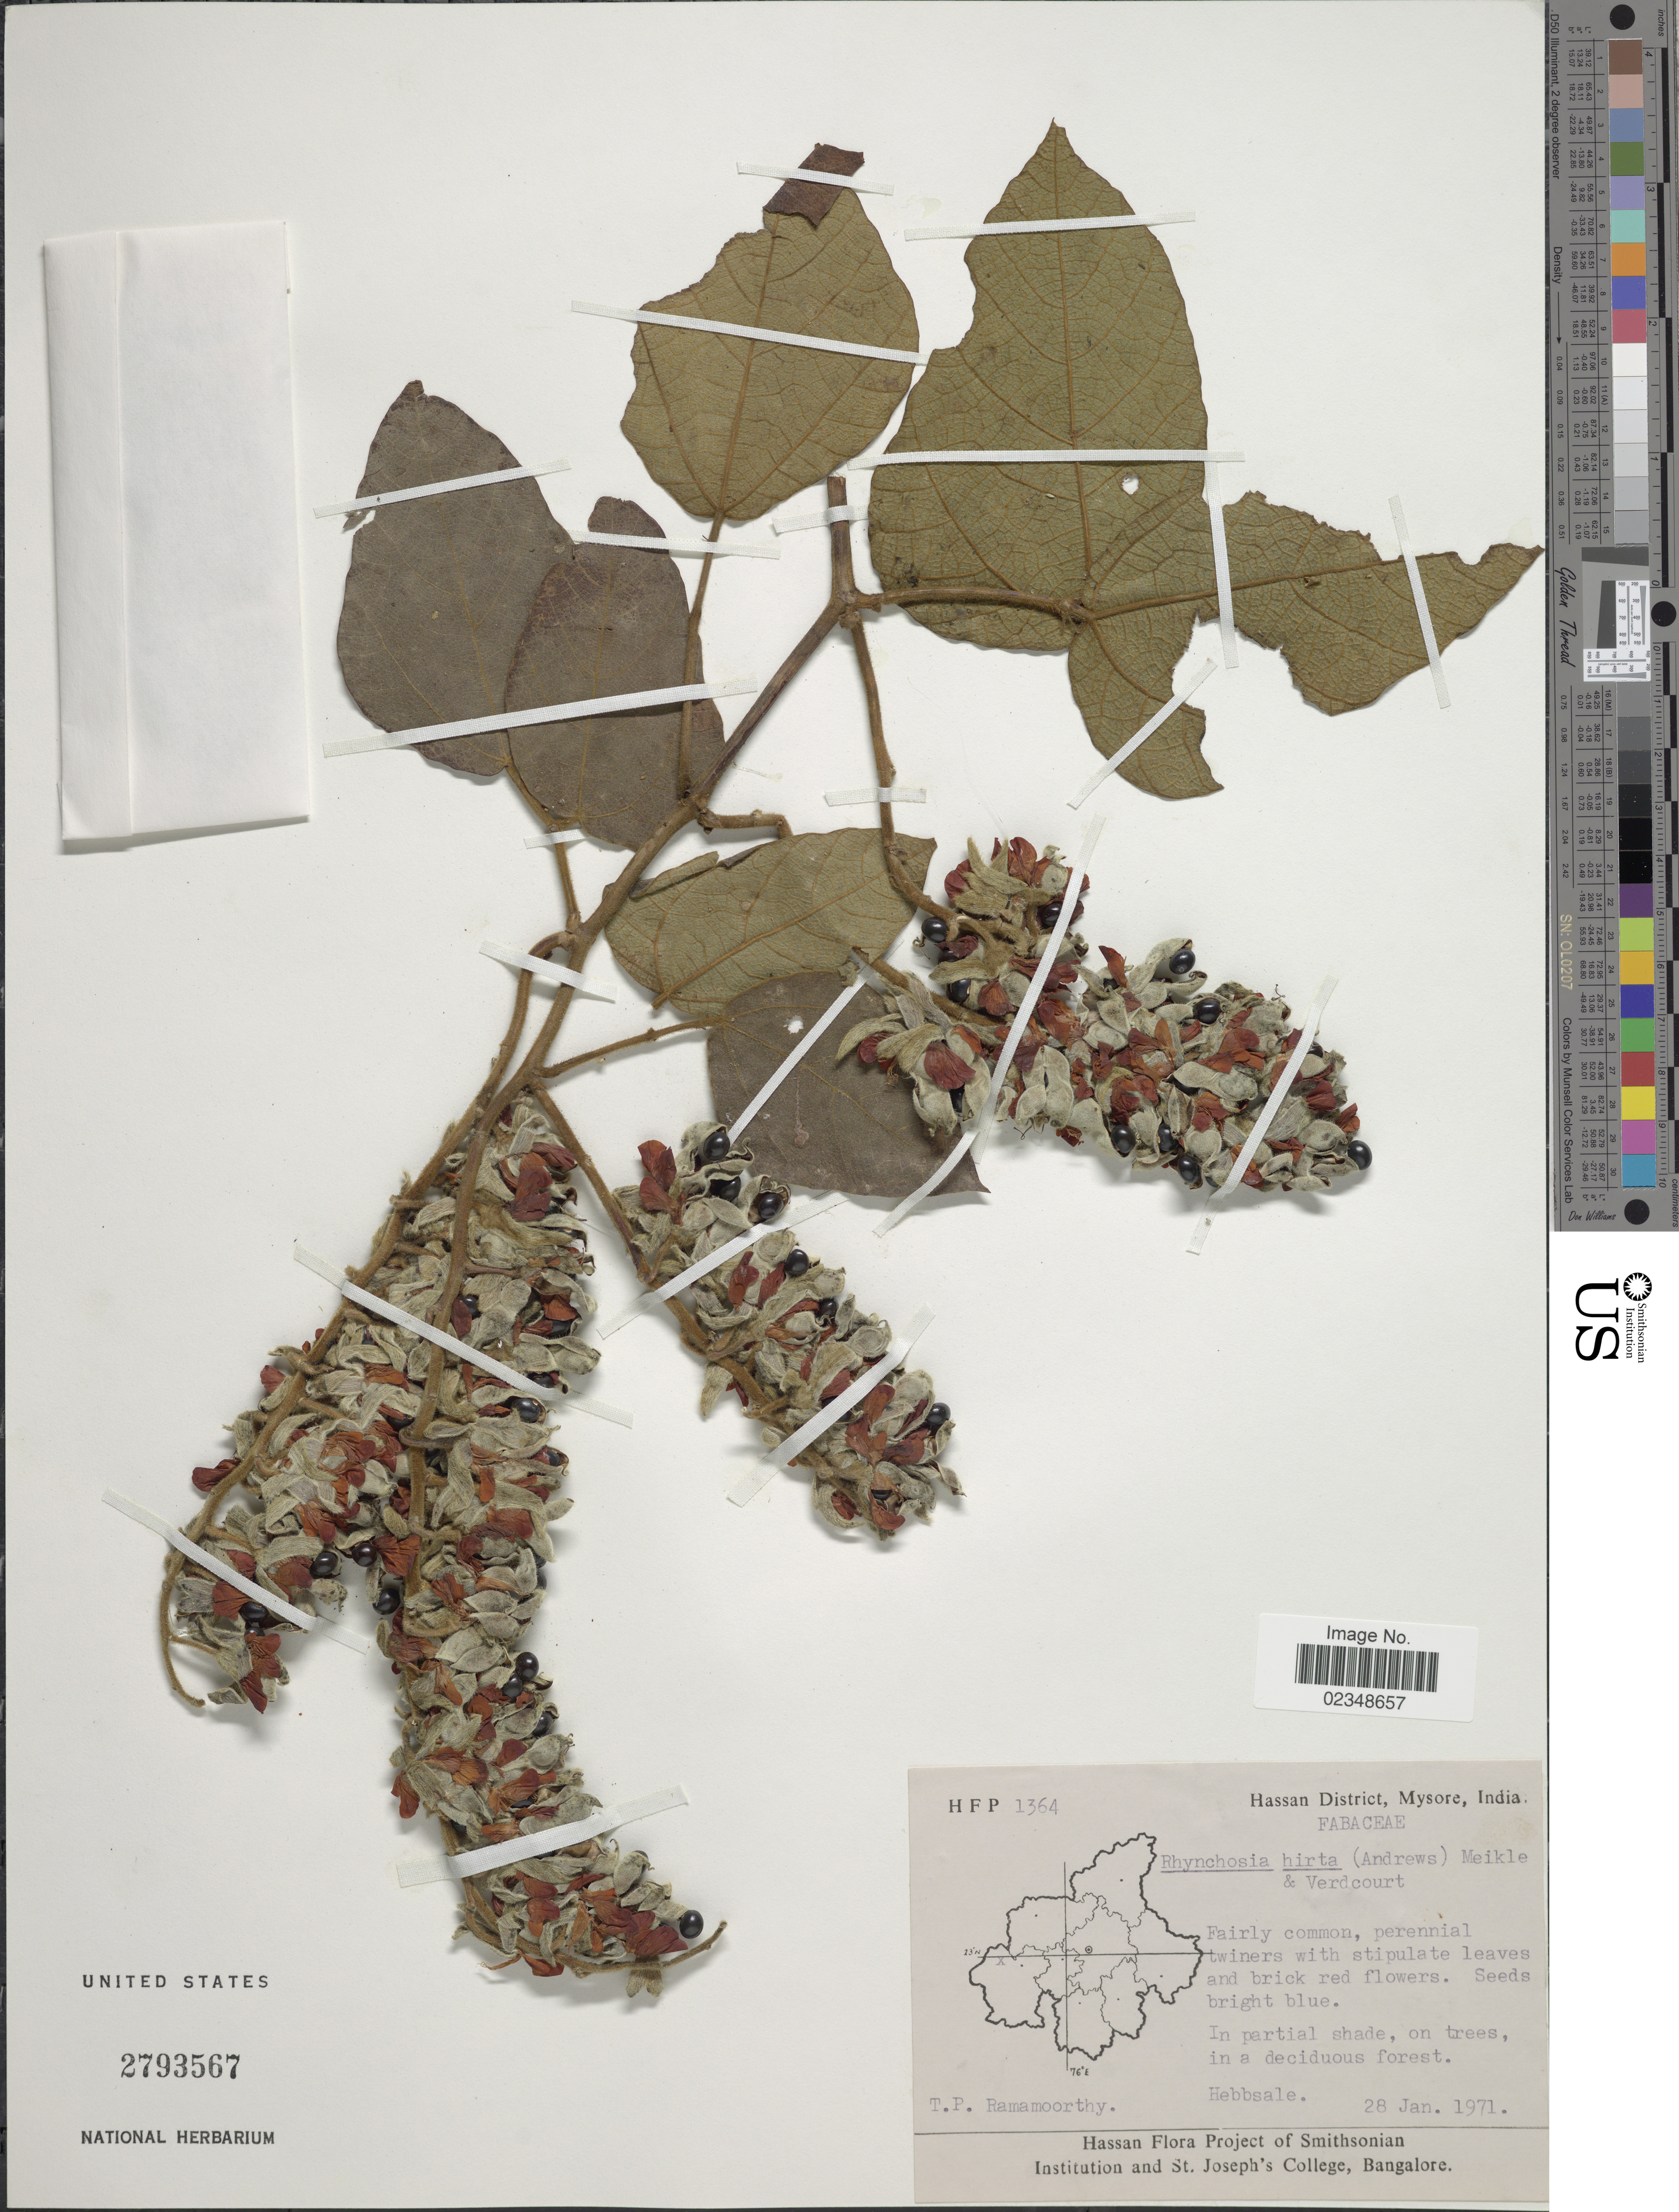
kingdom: Plantae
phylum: Tracheophyta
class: Magnoliopsida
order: Fabales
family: Fabaceae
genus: Rhynchosia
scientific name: Rhynchosia hirta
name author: (Andrews) Meikle & Verdc.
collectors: T. P. Ramamoorthy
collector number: HFP1364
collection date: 1971-01-28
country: India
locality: Hassan District, Mysore, Hebbsale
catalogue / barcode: US 2793567